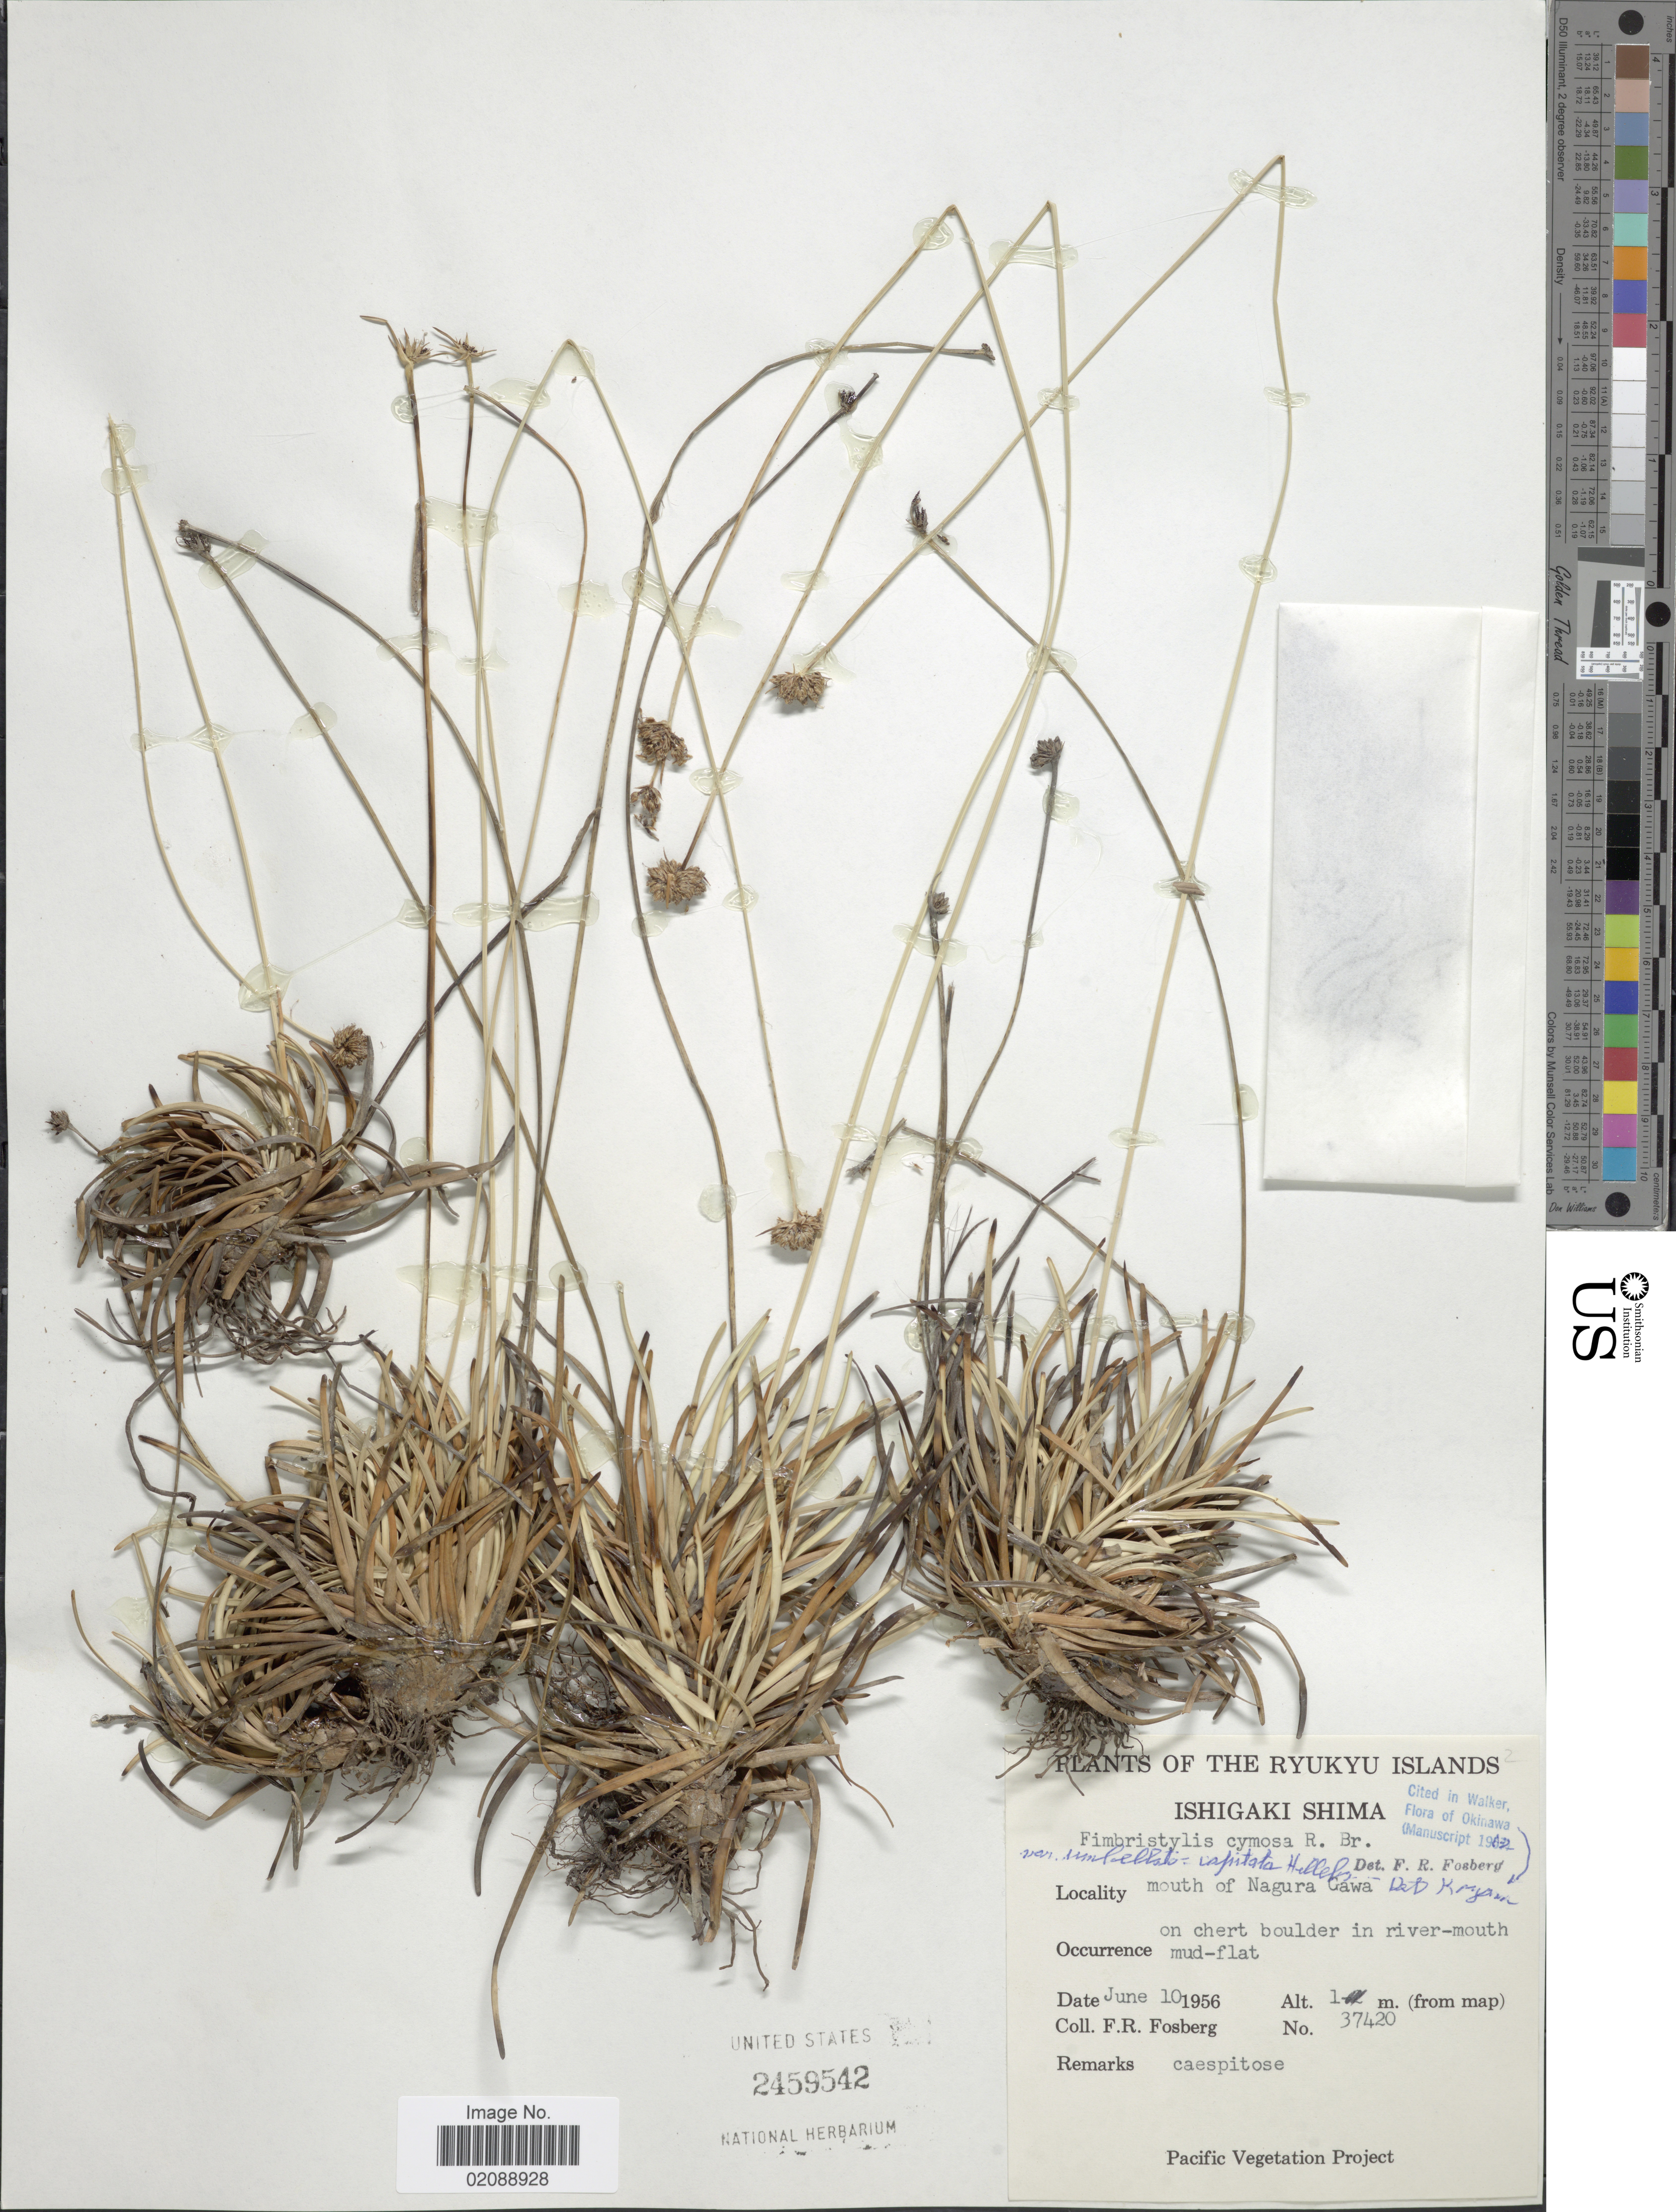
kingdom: Plantae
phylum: Tracheophyta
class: Liliopsida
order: Poales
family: Cyperaceae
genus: Fimbristylis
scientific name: Fimbristylis cymosa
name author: R. Br.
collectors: F. R. Fosberg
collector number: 37420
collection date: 1956-06-10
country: Japan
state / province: Okinawa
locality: The Ryukyu Islands, Ishigaki Shima, mouth of Nagura Gawa, on chert boulder in river-mouth mud flat.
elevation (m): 1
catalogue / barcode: US 2459542